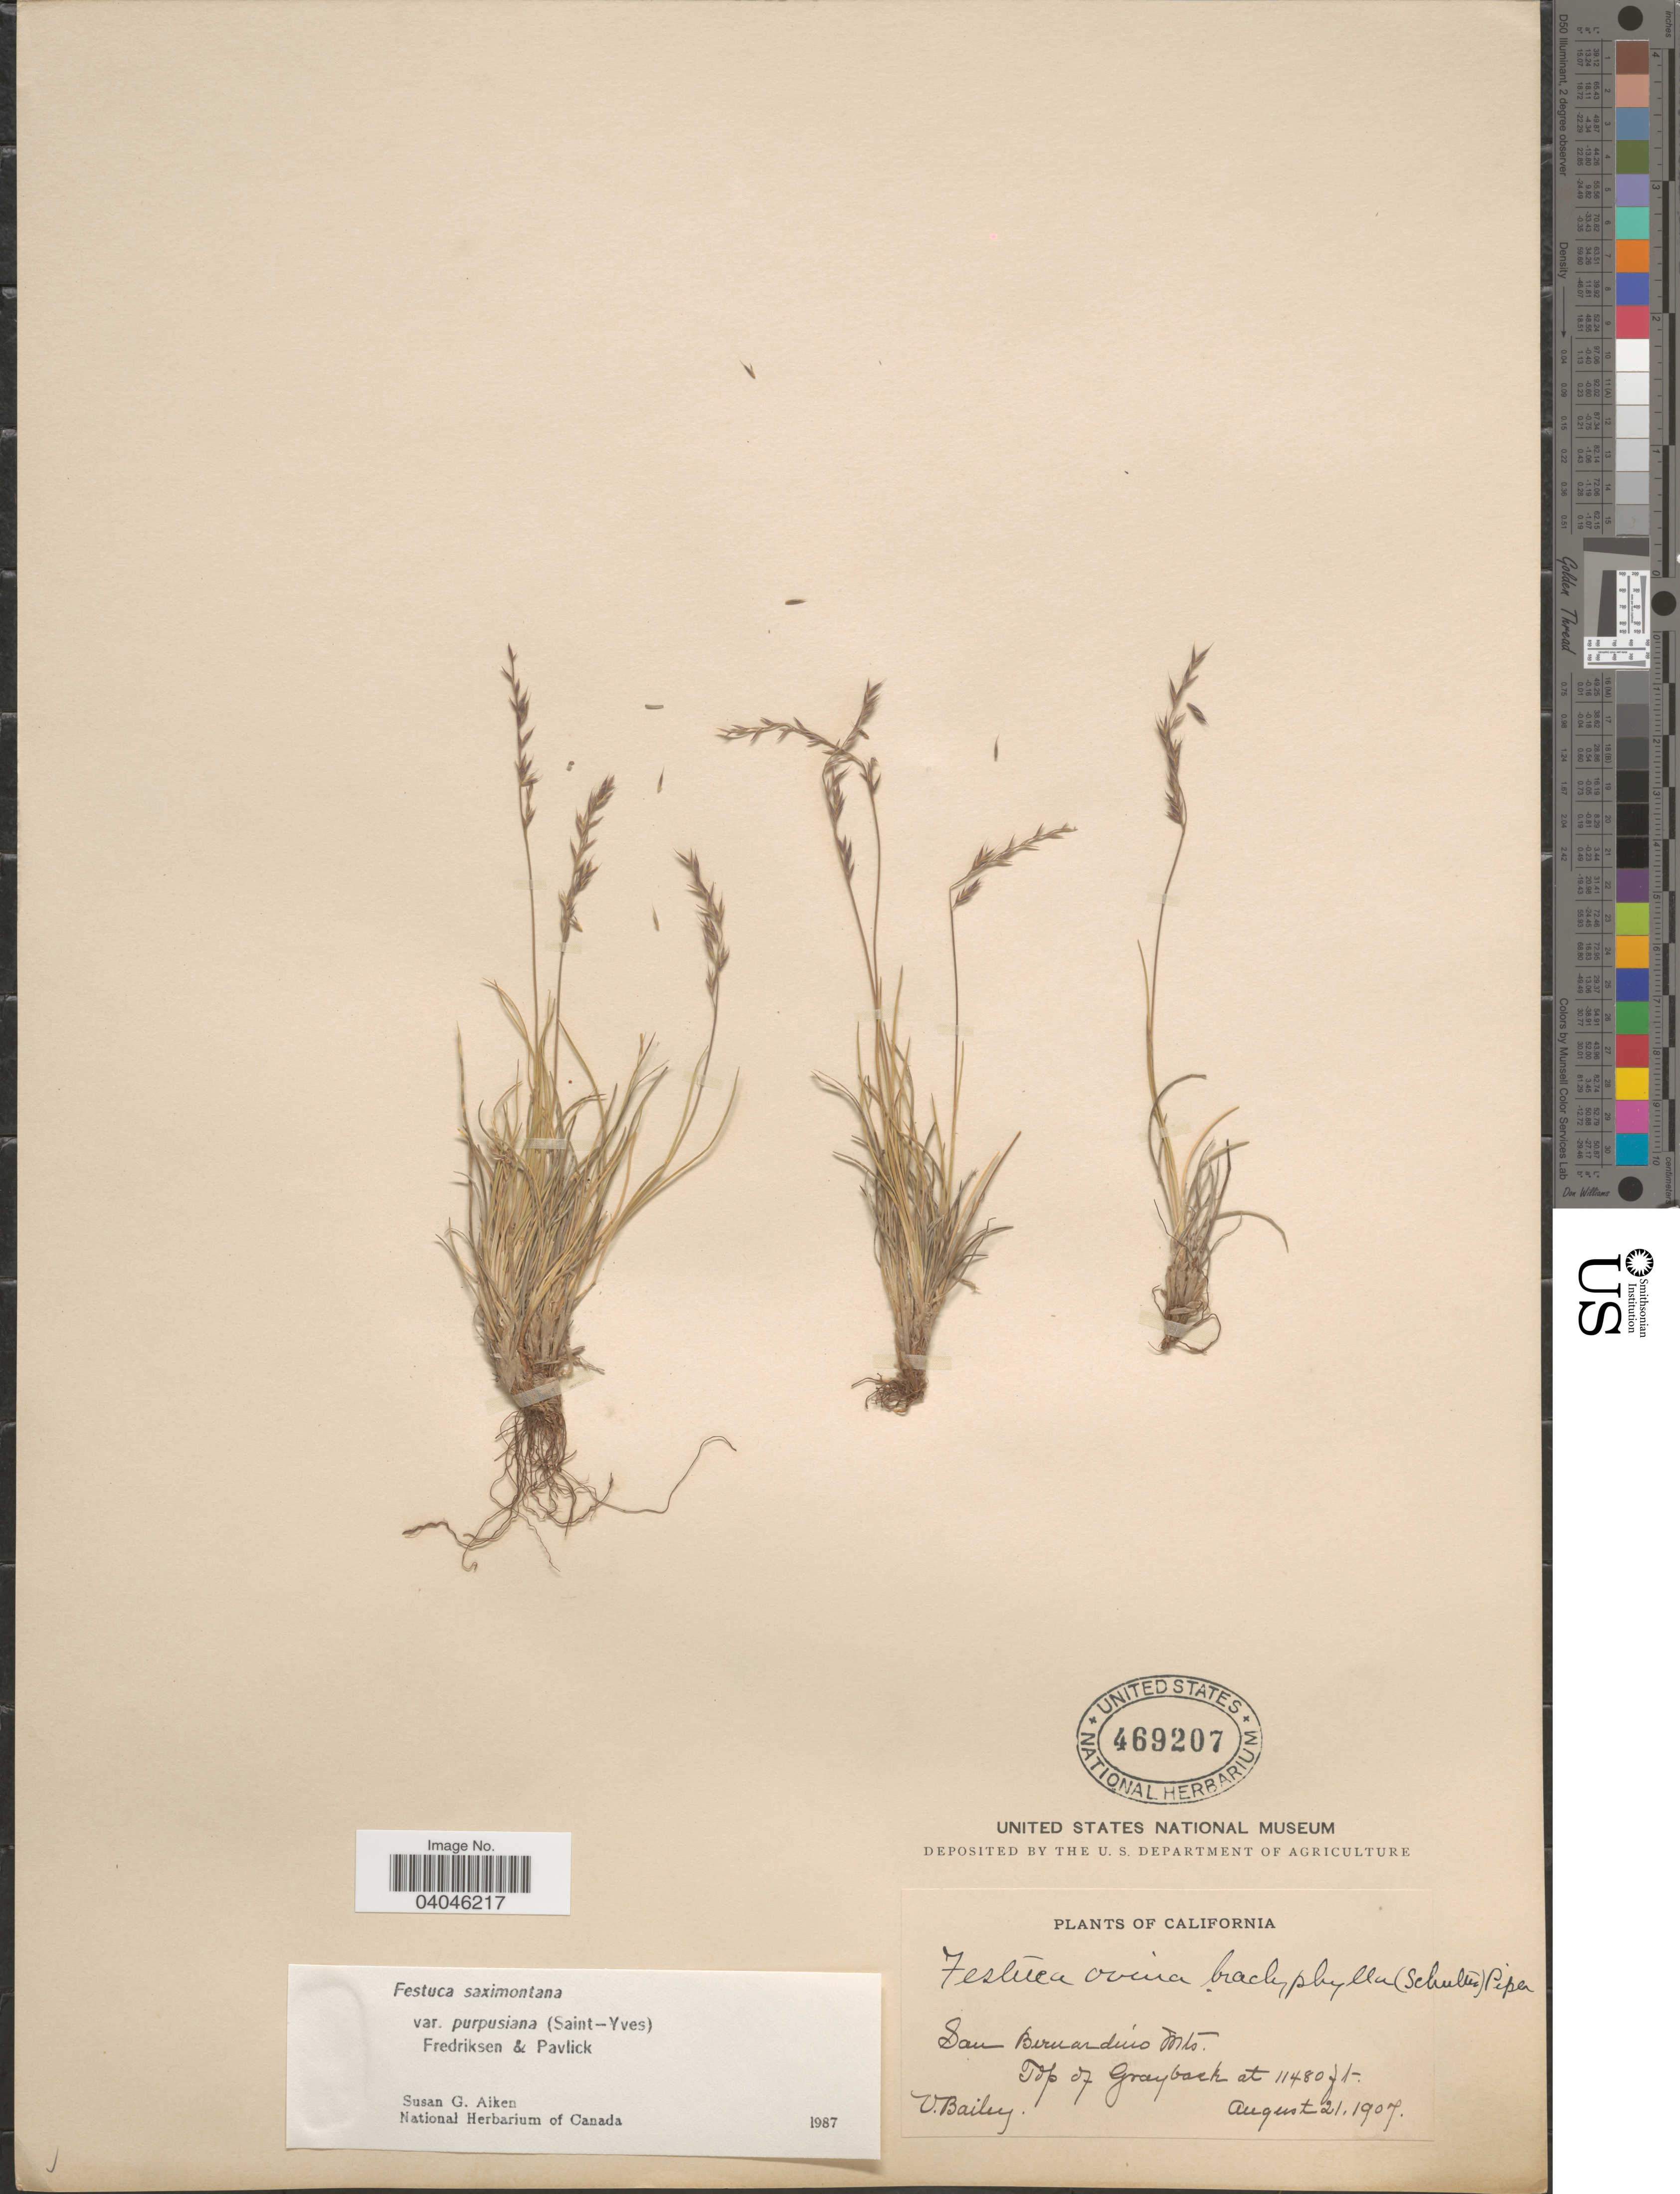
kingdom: Plantae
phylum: Tracheophyta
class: Liliopsida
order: Poales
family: Poaceae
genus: Festuca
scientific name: Festuca saximontana var. purpusiana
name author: (St.-Yves) Fred. & Pavlick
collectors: V. L. Bailey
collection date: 1907-08-21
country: United States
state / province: California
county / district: San Bernardino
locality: San Bernardino Mts. Top of Grayback.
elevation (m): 3499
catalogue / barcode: US 469207